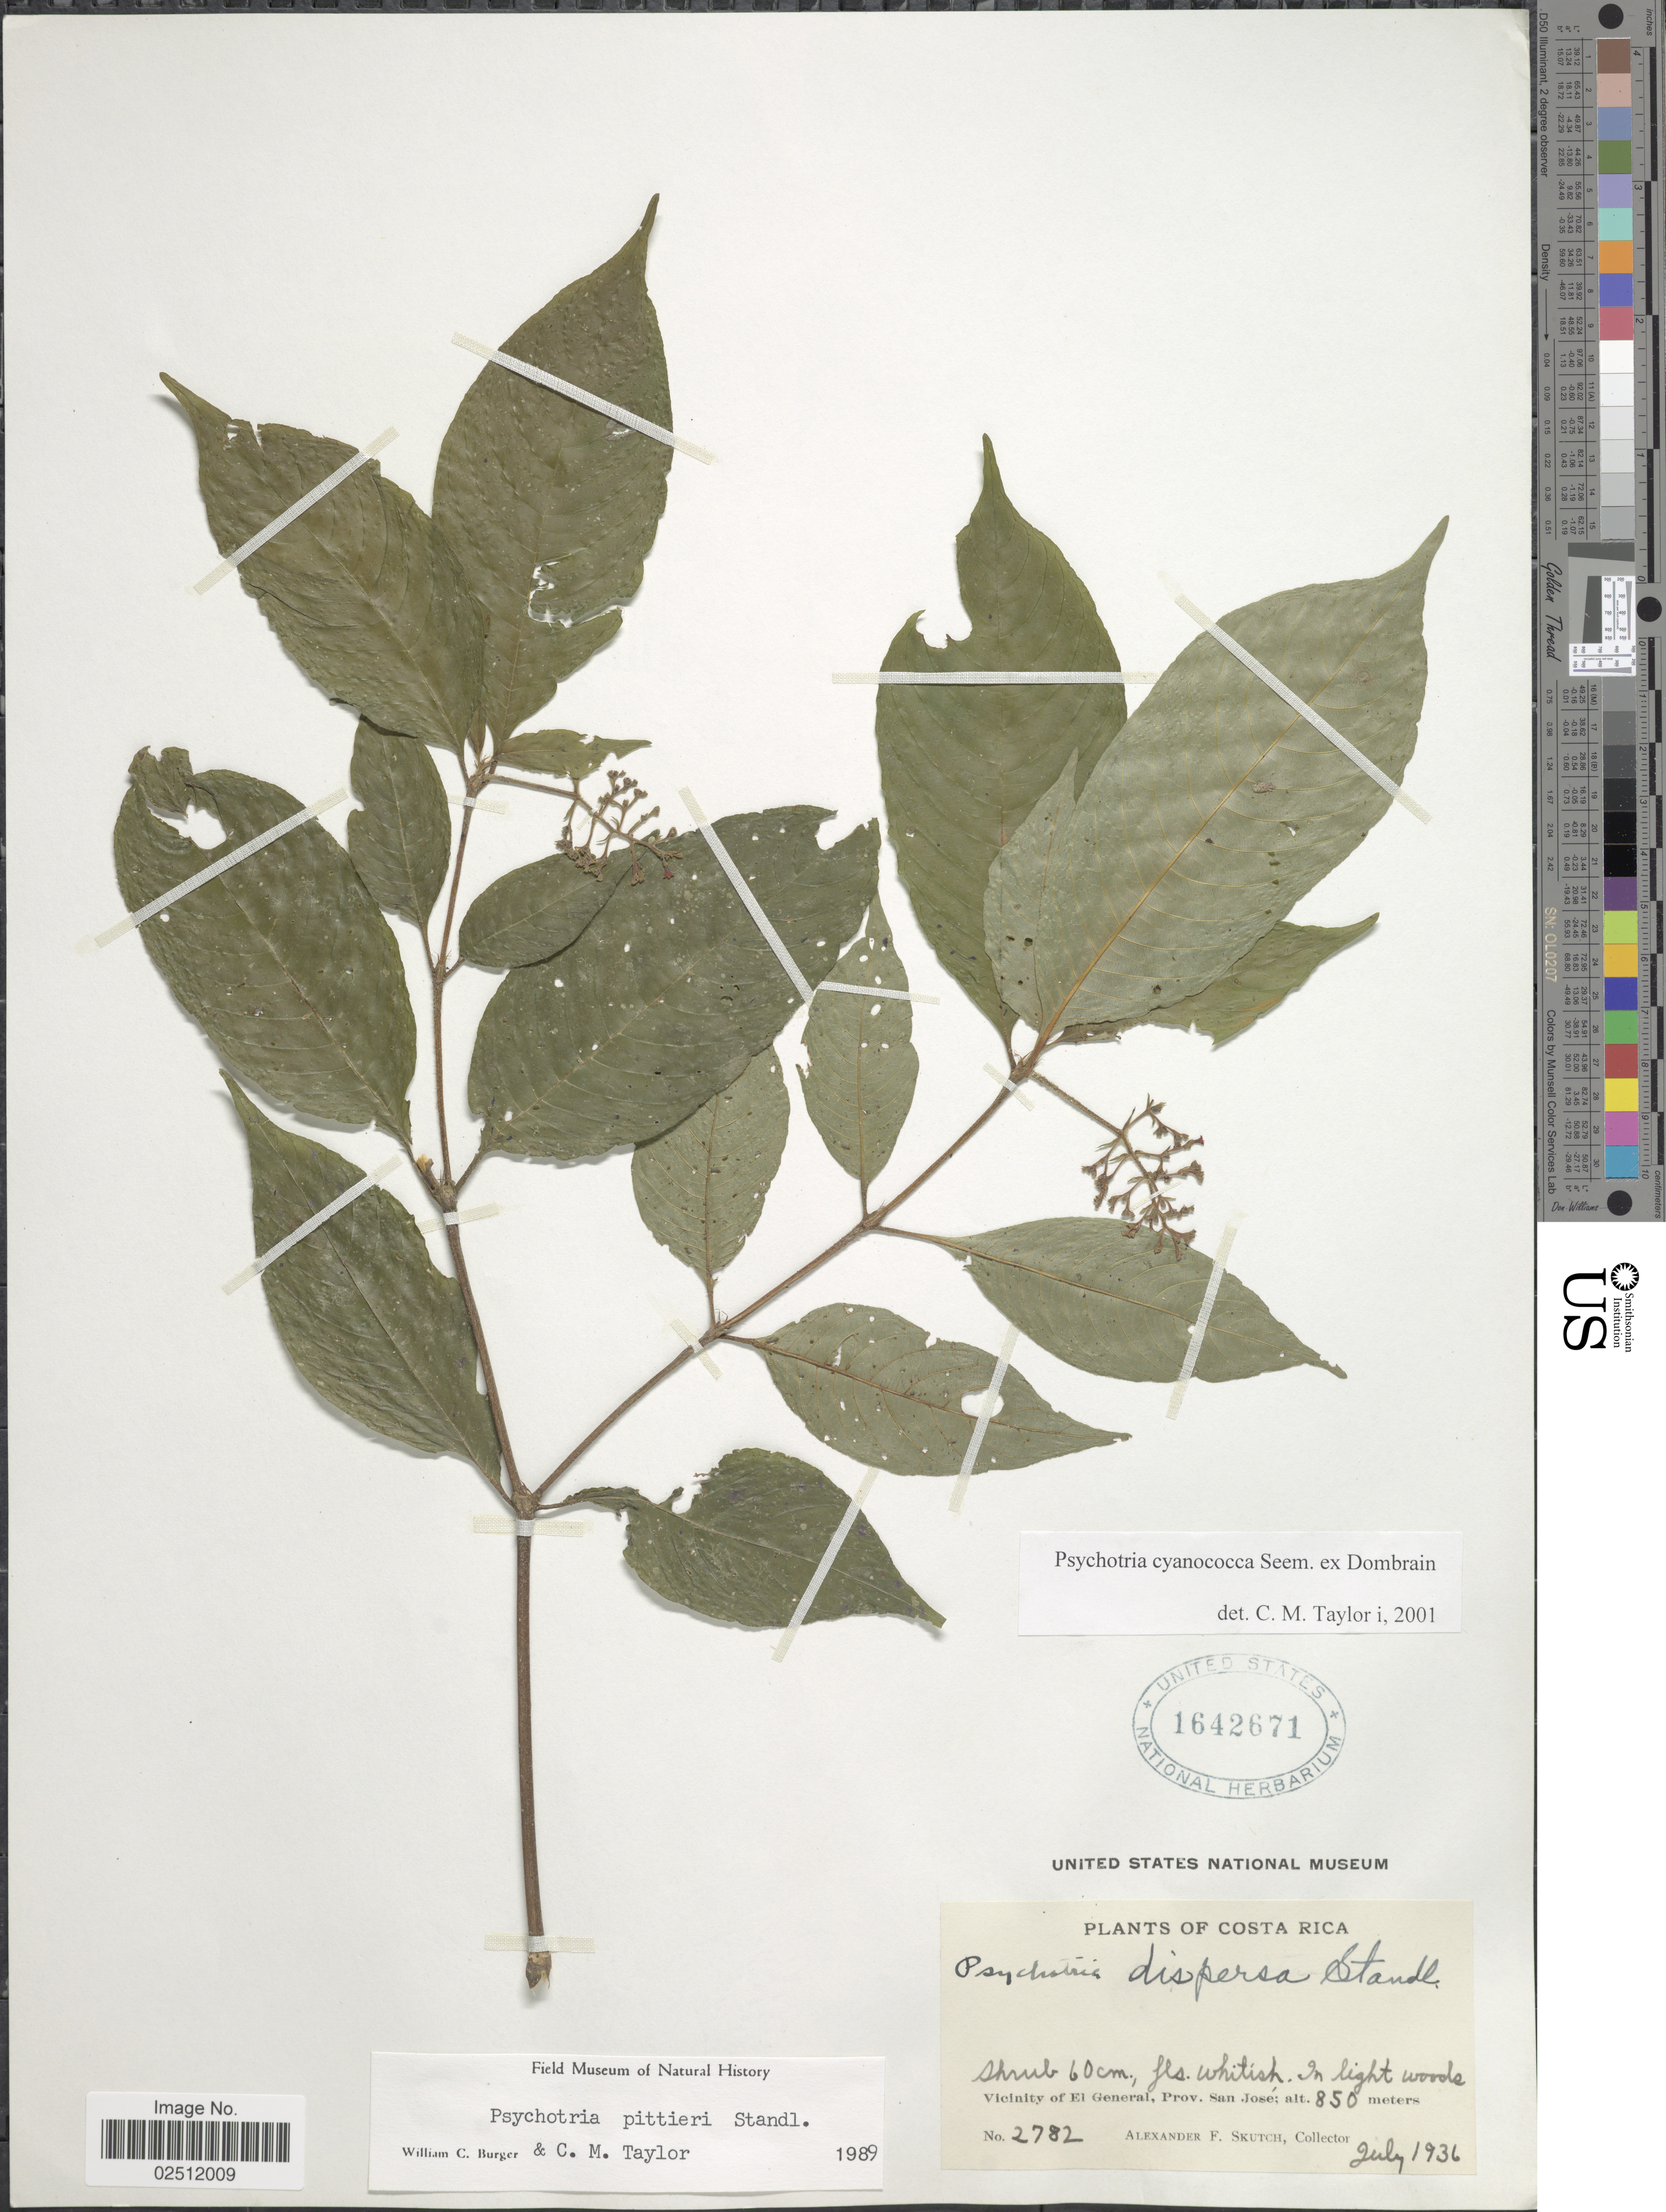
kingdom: Plantae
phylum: Tracheophyta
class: Magnoliopsida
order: Gentianales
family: Rubiaceae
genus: Psychotria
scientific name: Psychotria cyanococca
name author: Seem. ex Dombrain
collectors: A. F. Skutch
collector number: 2782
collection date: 1936-07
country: Costa Rica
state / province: San José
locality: In light woods, Vicinity of El General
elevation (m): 850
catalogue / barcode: US 1642671